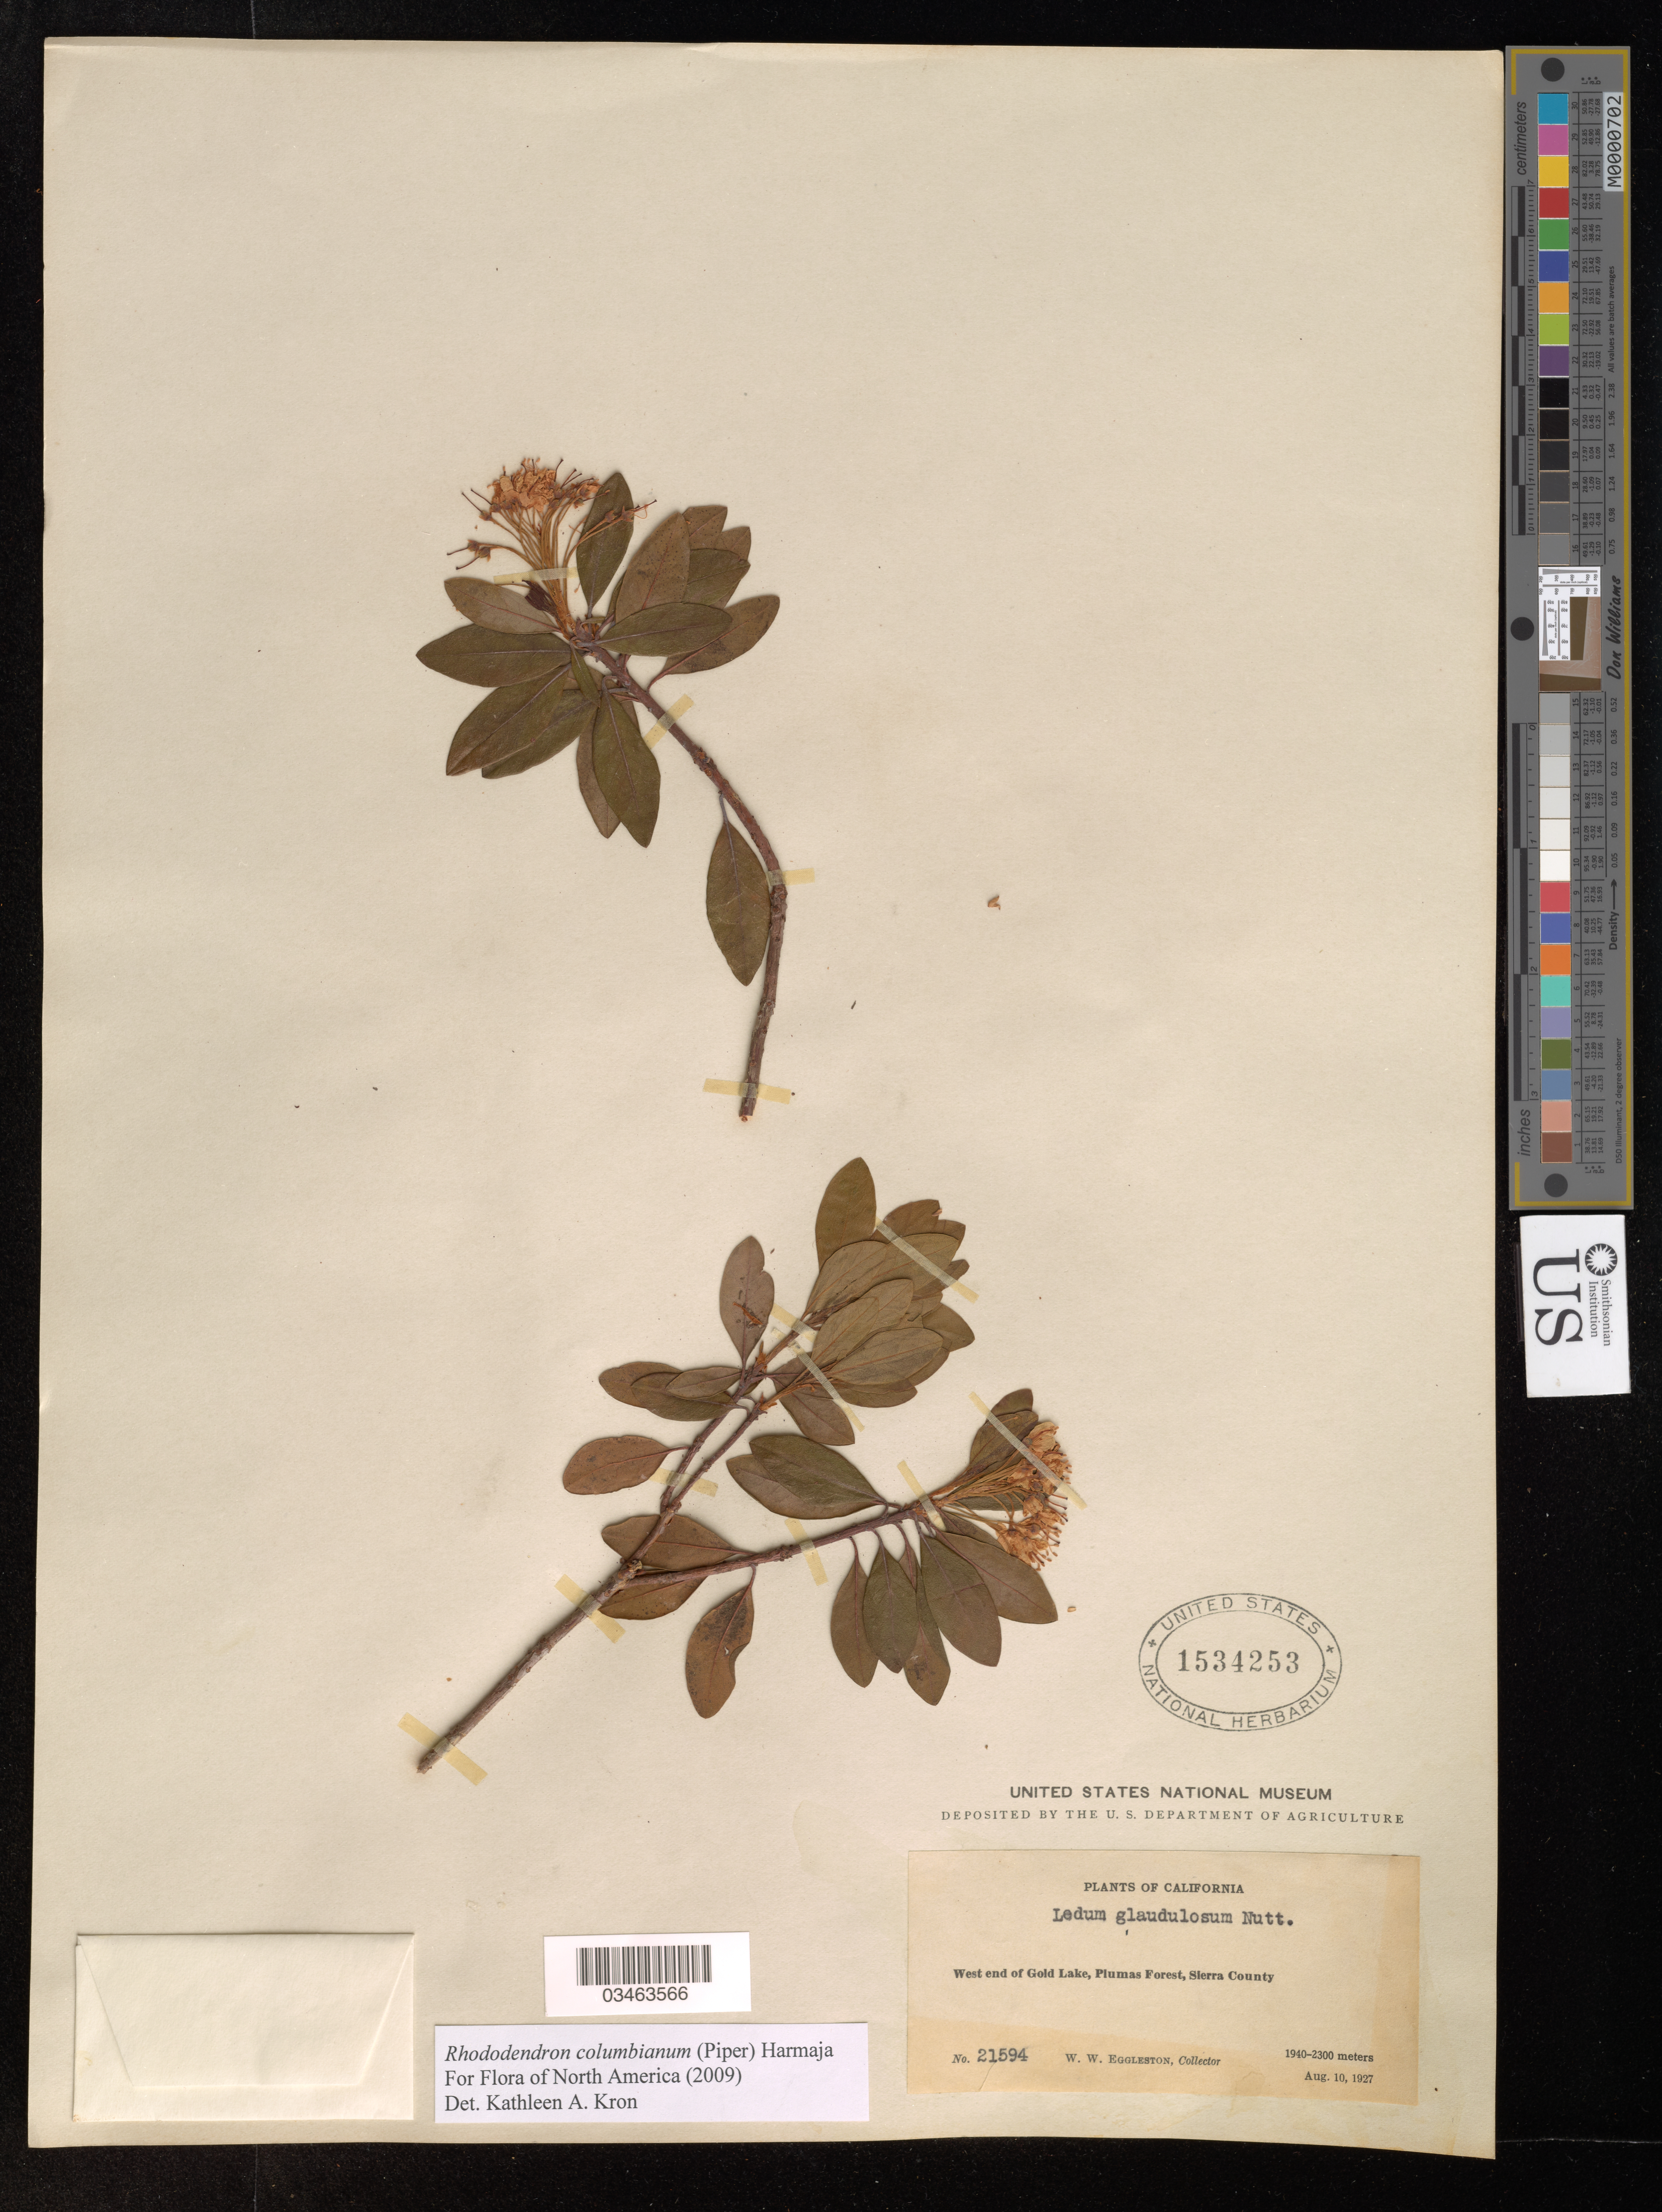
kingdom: Plantae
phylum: Tracheophyta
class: Magnoliopsida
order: Ericales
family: Ericaceae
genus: Rhododendron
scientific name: Rhododendron columbianum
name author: (Piper) Harmaja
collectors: W. W. Eggleston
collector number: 21594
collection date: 1927-08-10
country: United States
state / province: California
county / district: Sierra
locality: West end of Gold Lake, Plumas Forest, Sierra County.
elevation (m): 1940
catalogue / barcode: US 1534253